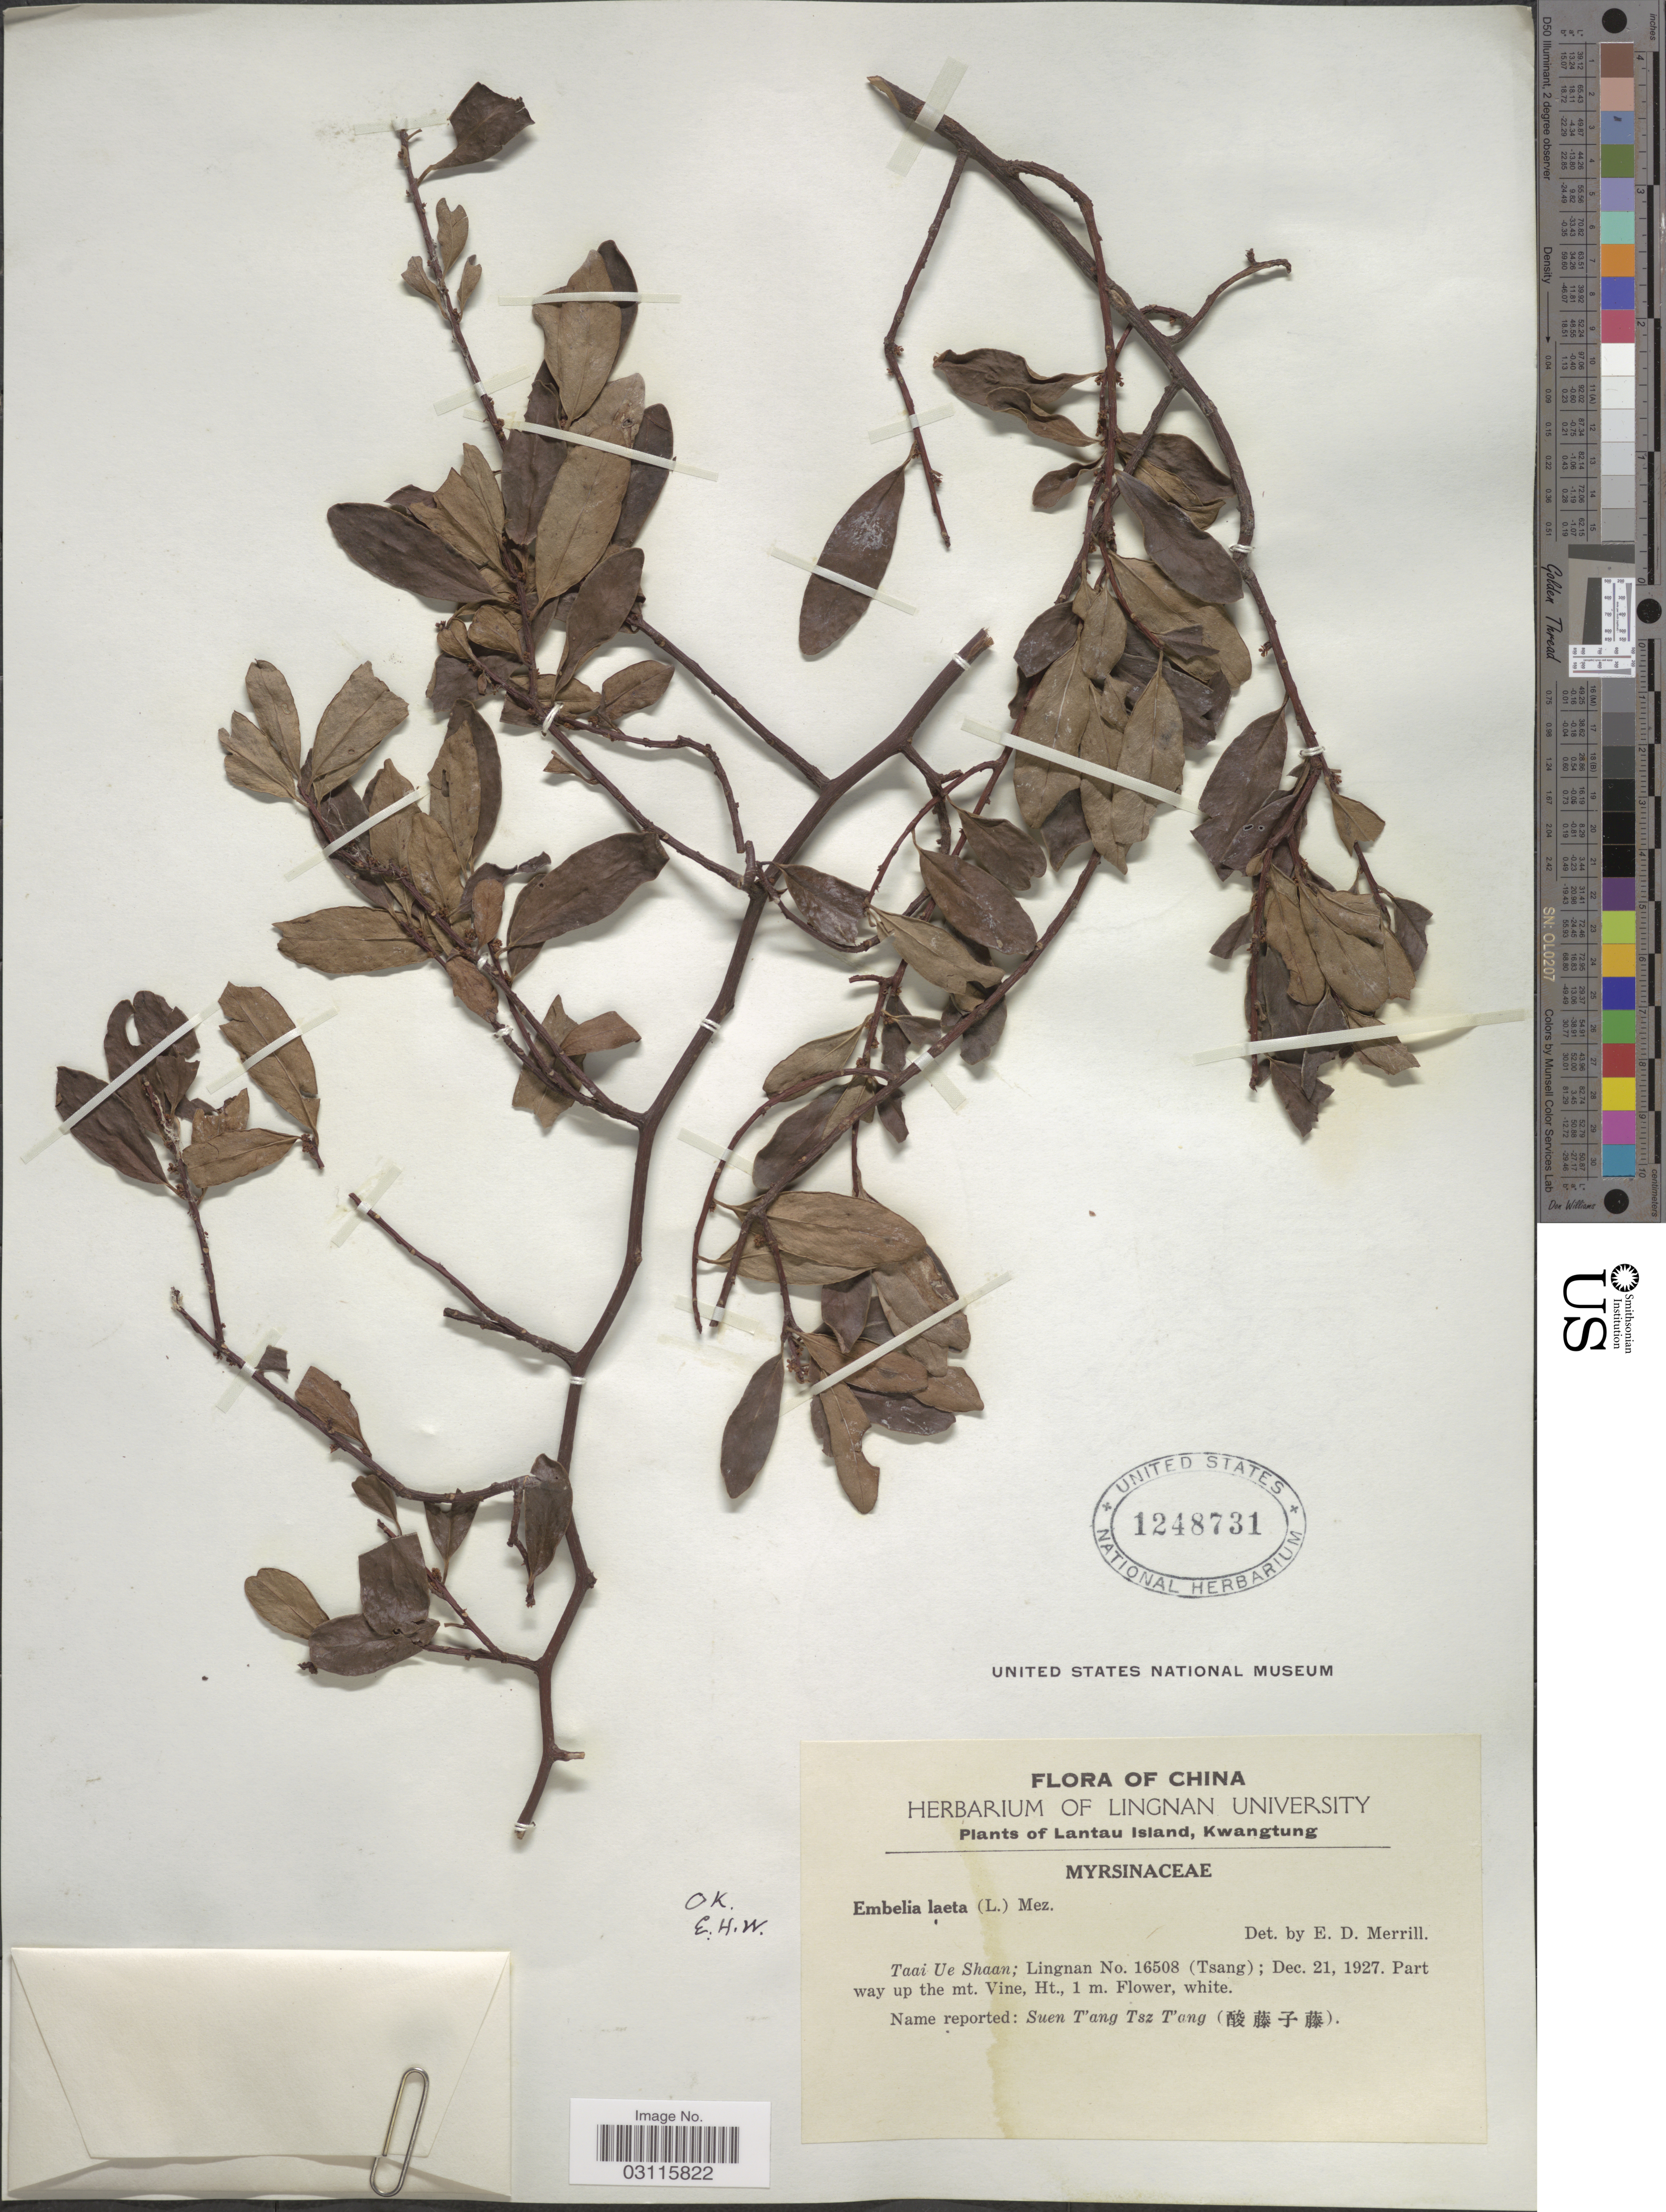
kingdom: Plantae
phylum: Tracheophyta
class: Magnoliopsida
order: Ericales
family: Primulaceae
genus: Embelia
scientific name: Embelia laeta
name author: (L.) Mez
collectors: Lingnan & -. T'sang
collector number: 16508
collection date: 1927-12-21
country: China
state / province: Guangdong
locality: Lantau Island, Kwangtung. Taai Ue Shaan; Lingnan. Part way up the mt. Vine. Ht.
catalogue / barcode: US 1248731